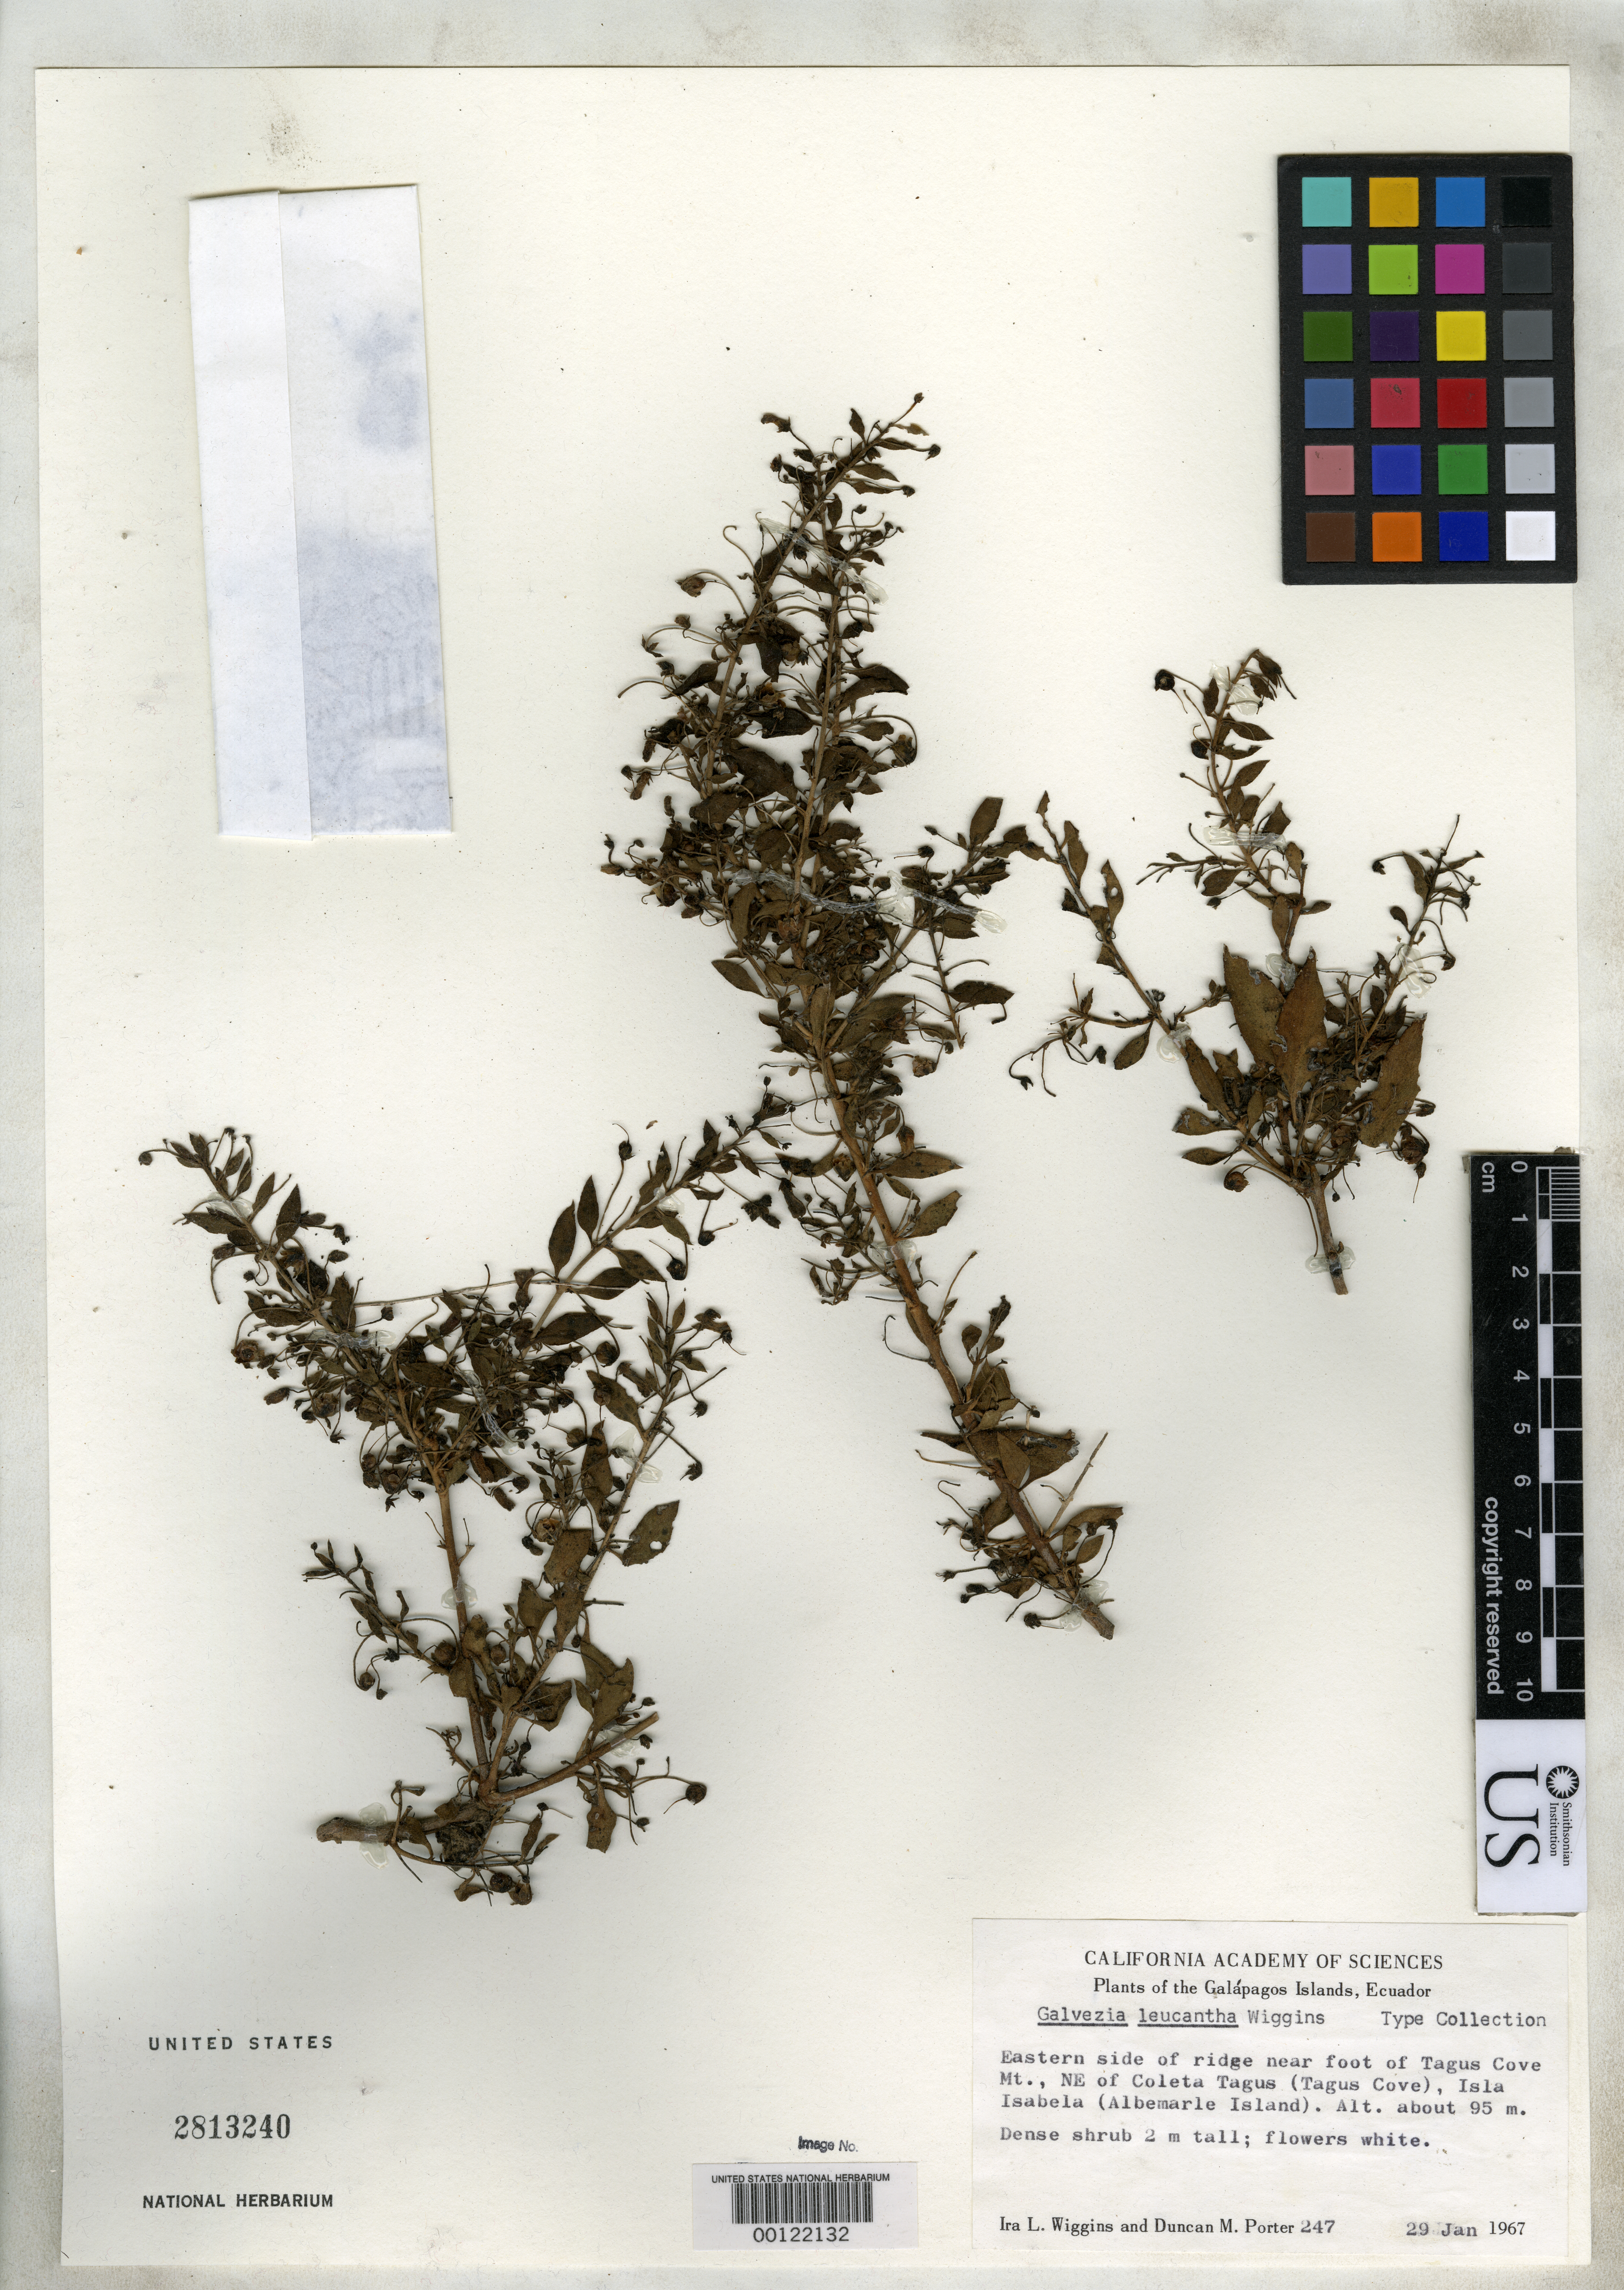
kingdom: Plantae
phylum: Tracheophyta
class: Magnoliopsida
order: Lamiales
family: Plantaginaceae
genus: Galvezia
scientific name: Galvezia leucantha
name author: Wiggins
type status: Isotype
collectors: I. L. Wiggins & D. M. Porter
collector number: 247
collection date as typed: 29 Jan 1967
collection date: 1967-01-29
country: Ecuador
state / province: Colón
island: Isabela [Albemarle]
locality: Near foot of Tagus Cove Mt., NE of Caleta Tagus.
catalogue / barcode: US 2813240